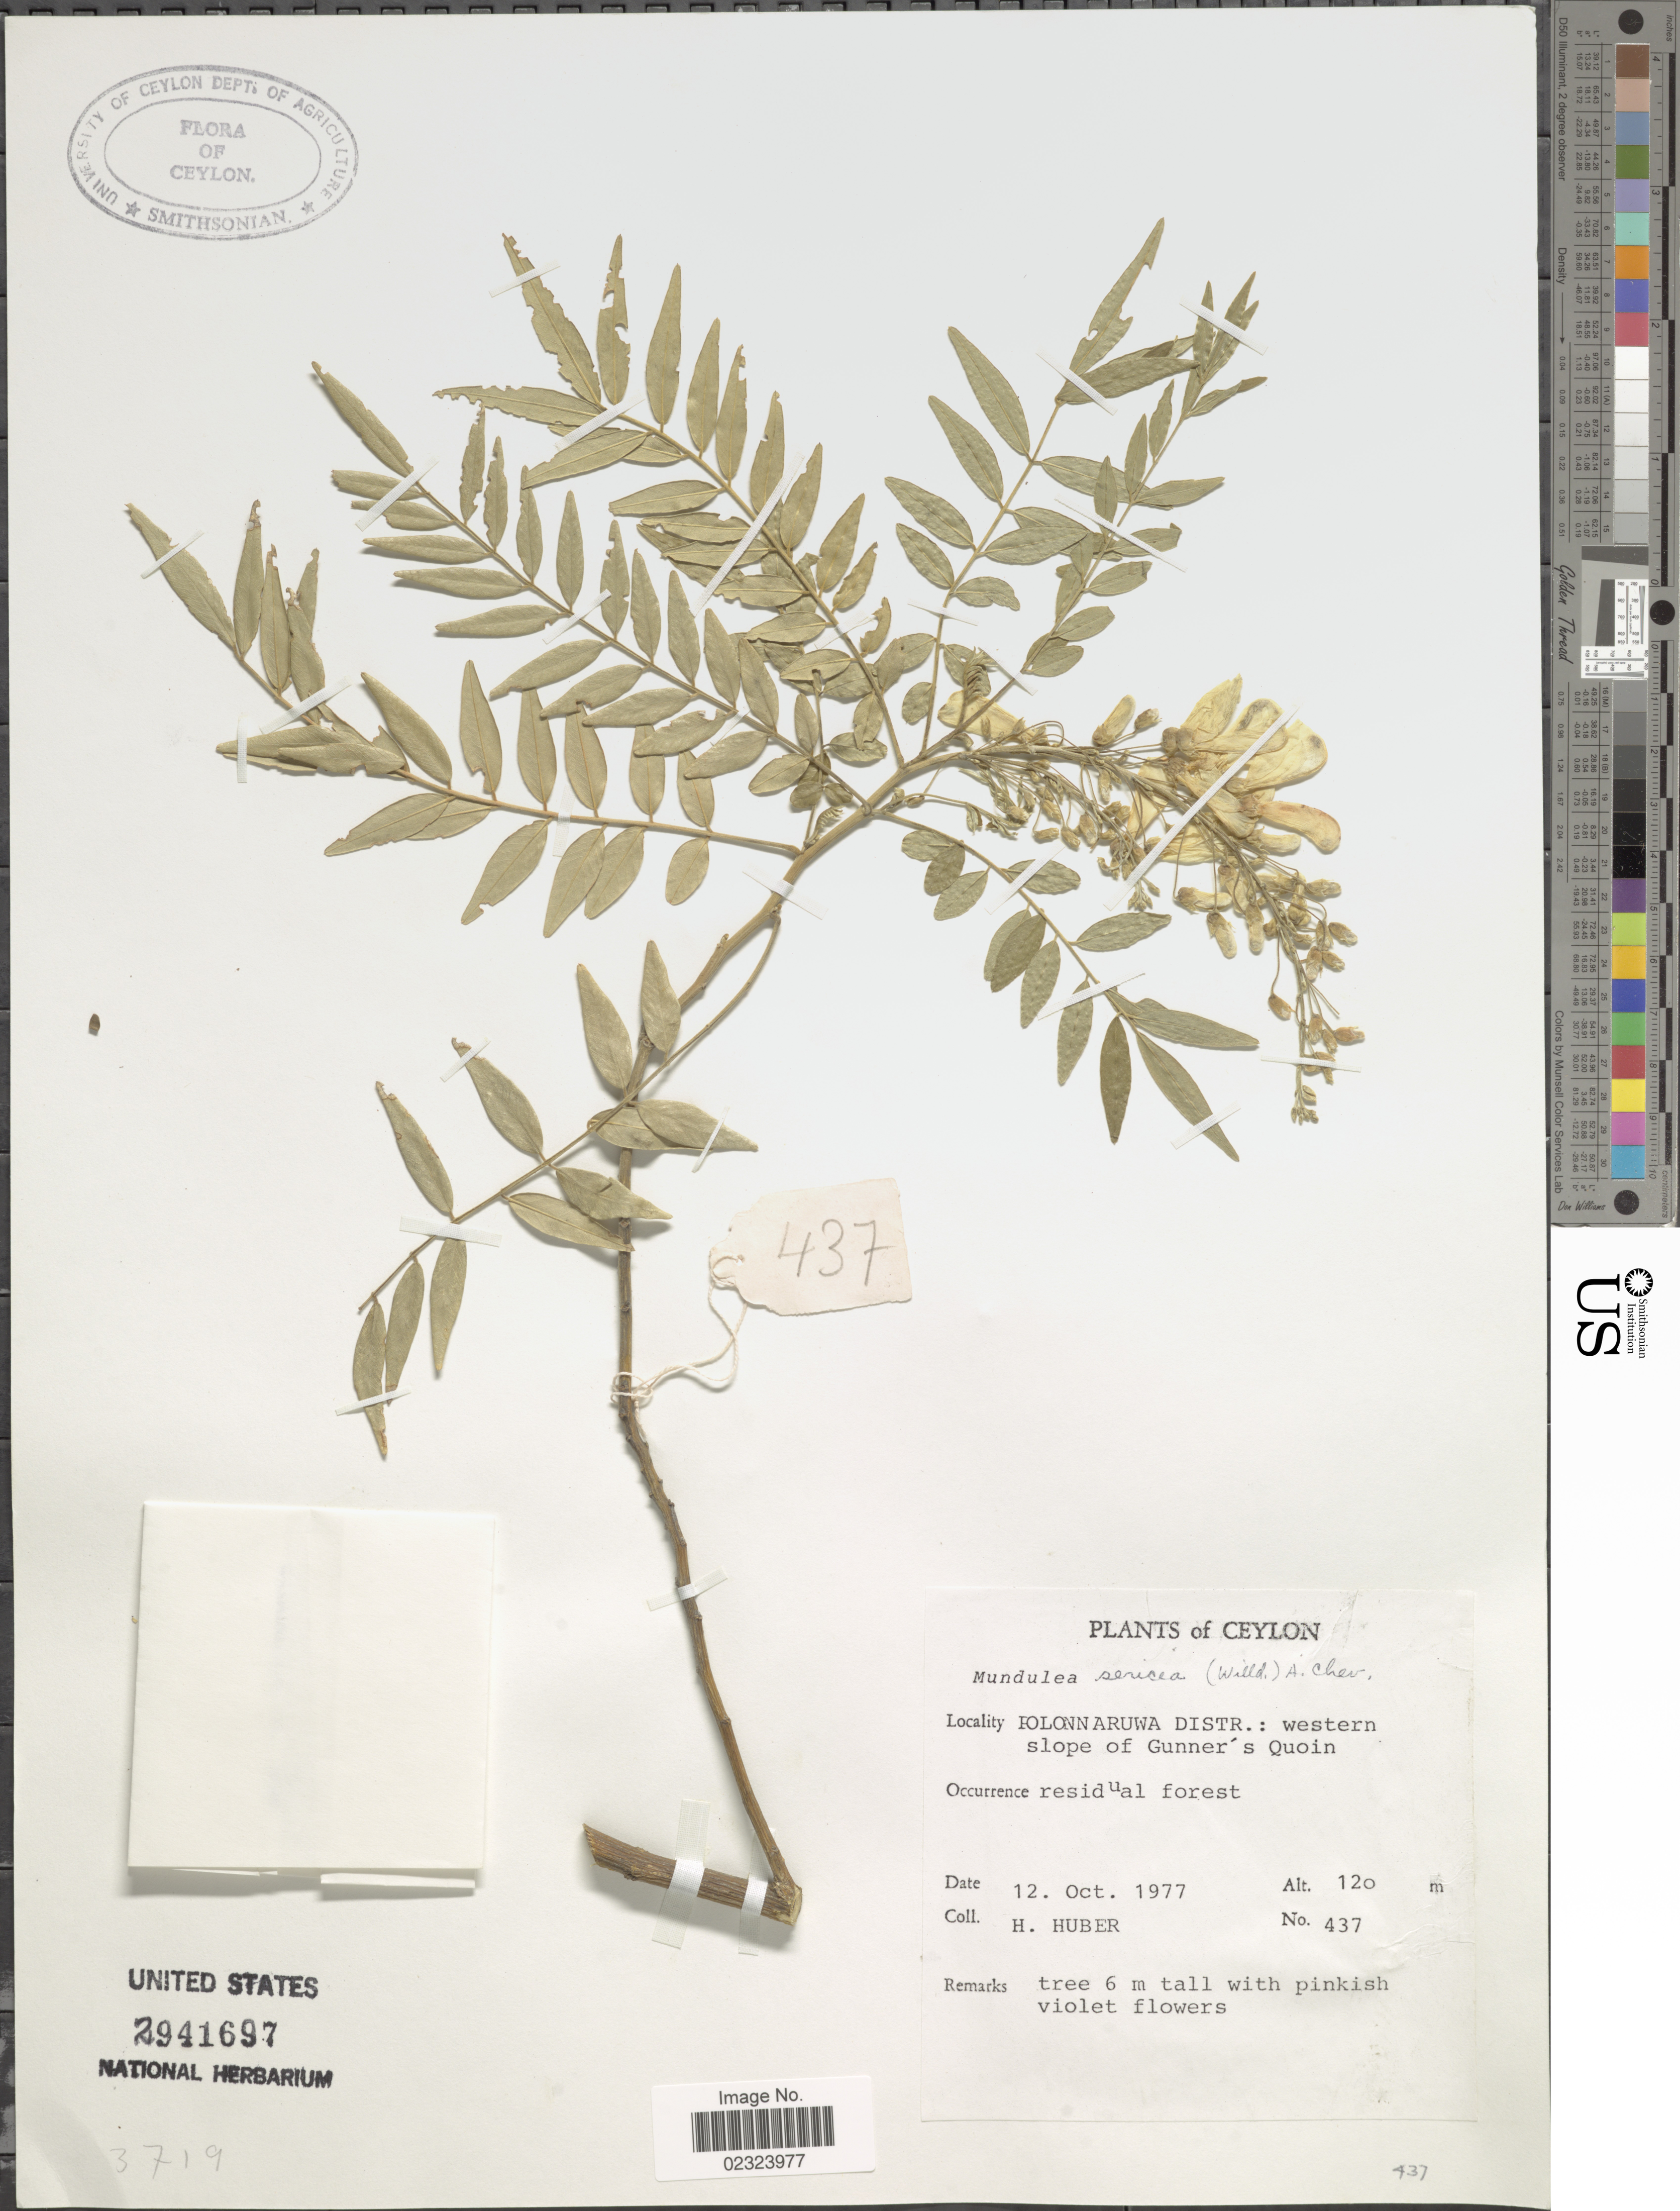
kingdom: Plantae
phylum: Tracheophyta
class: Magnoliopsida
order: Fabales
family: Fabaceae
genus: Mundulea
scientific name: Mundulea sericea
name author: (Willd.) A. Chev.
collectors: H. Huber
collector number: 437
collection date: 1977-10-12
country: Sri Lanka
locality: Ceylon. Polonnaruwa Distr.: western slope of Gunner's Quoin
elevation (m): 120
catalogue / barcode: US 2941697